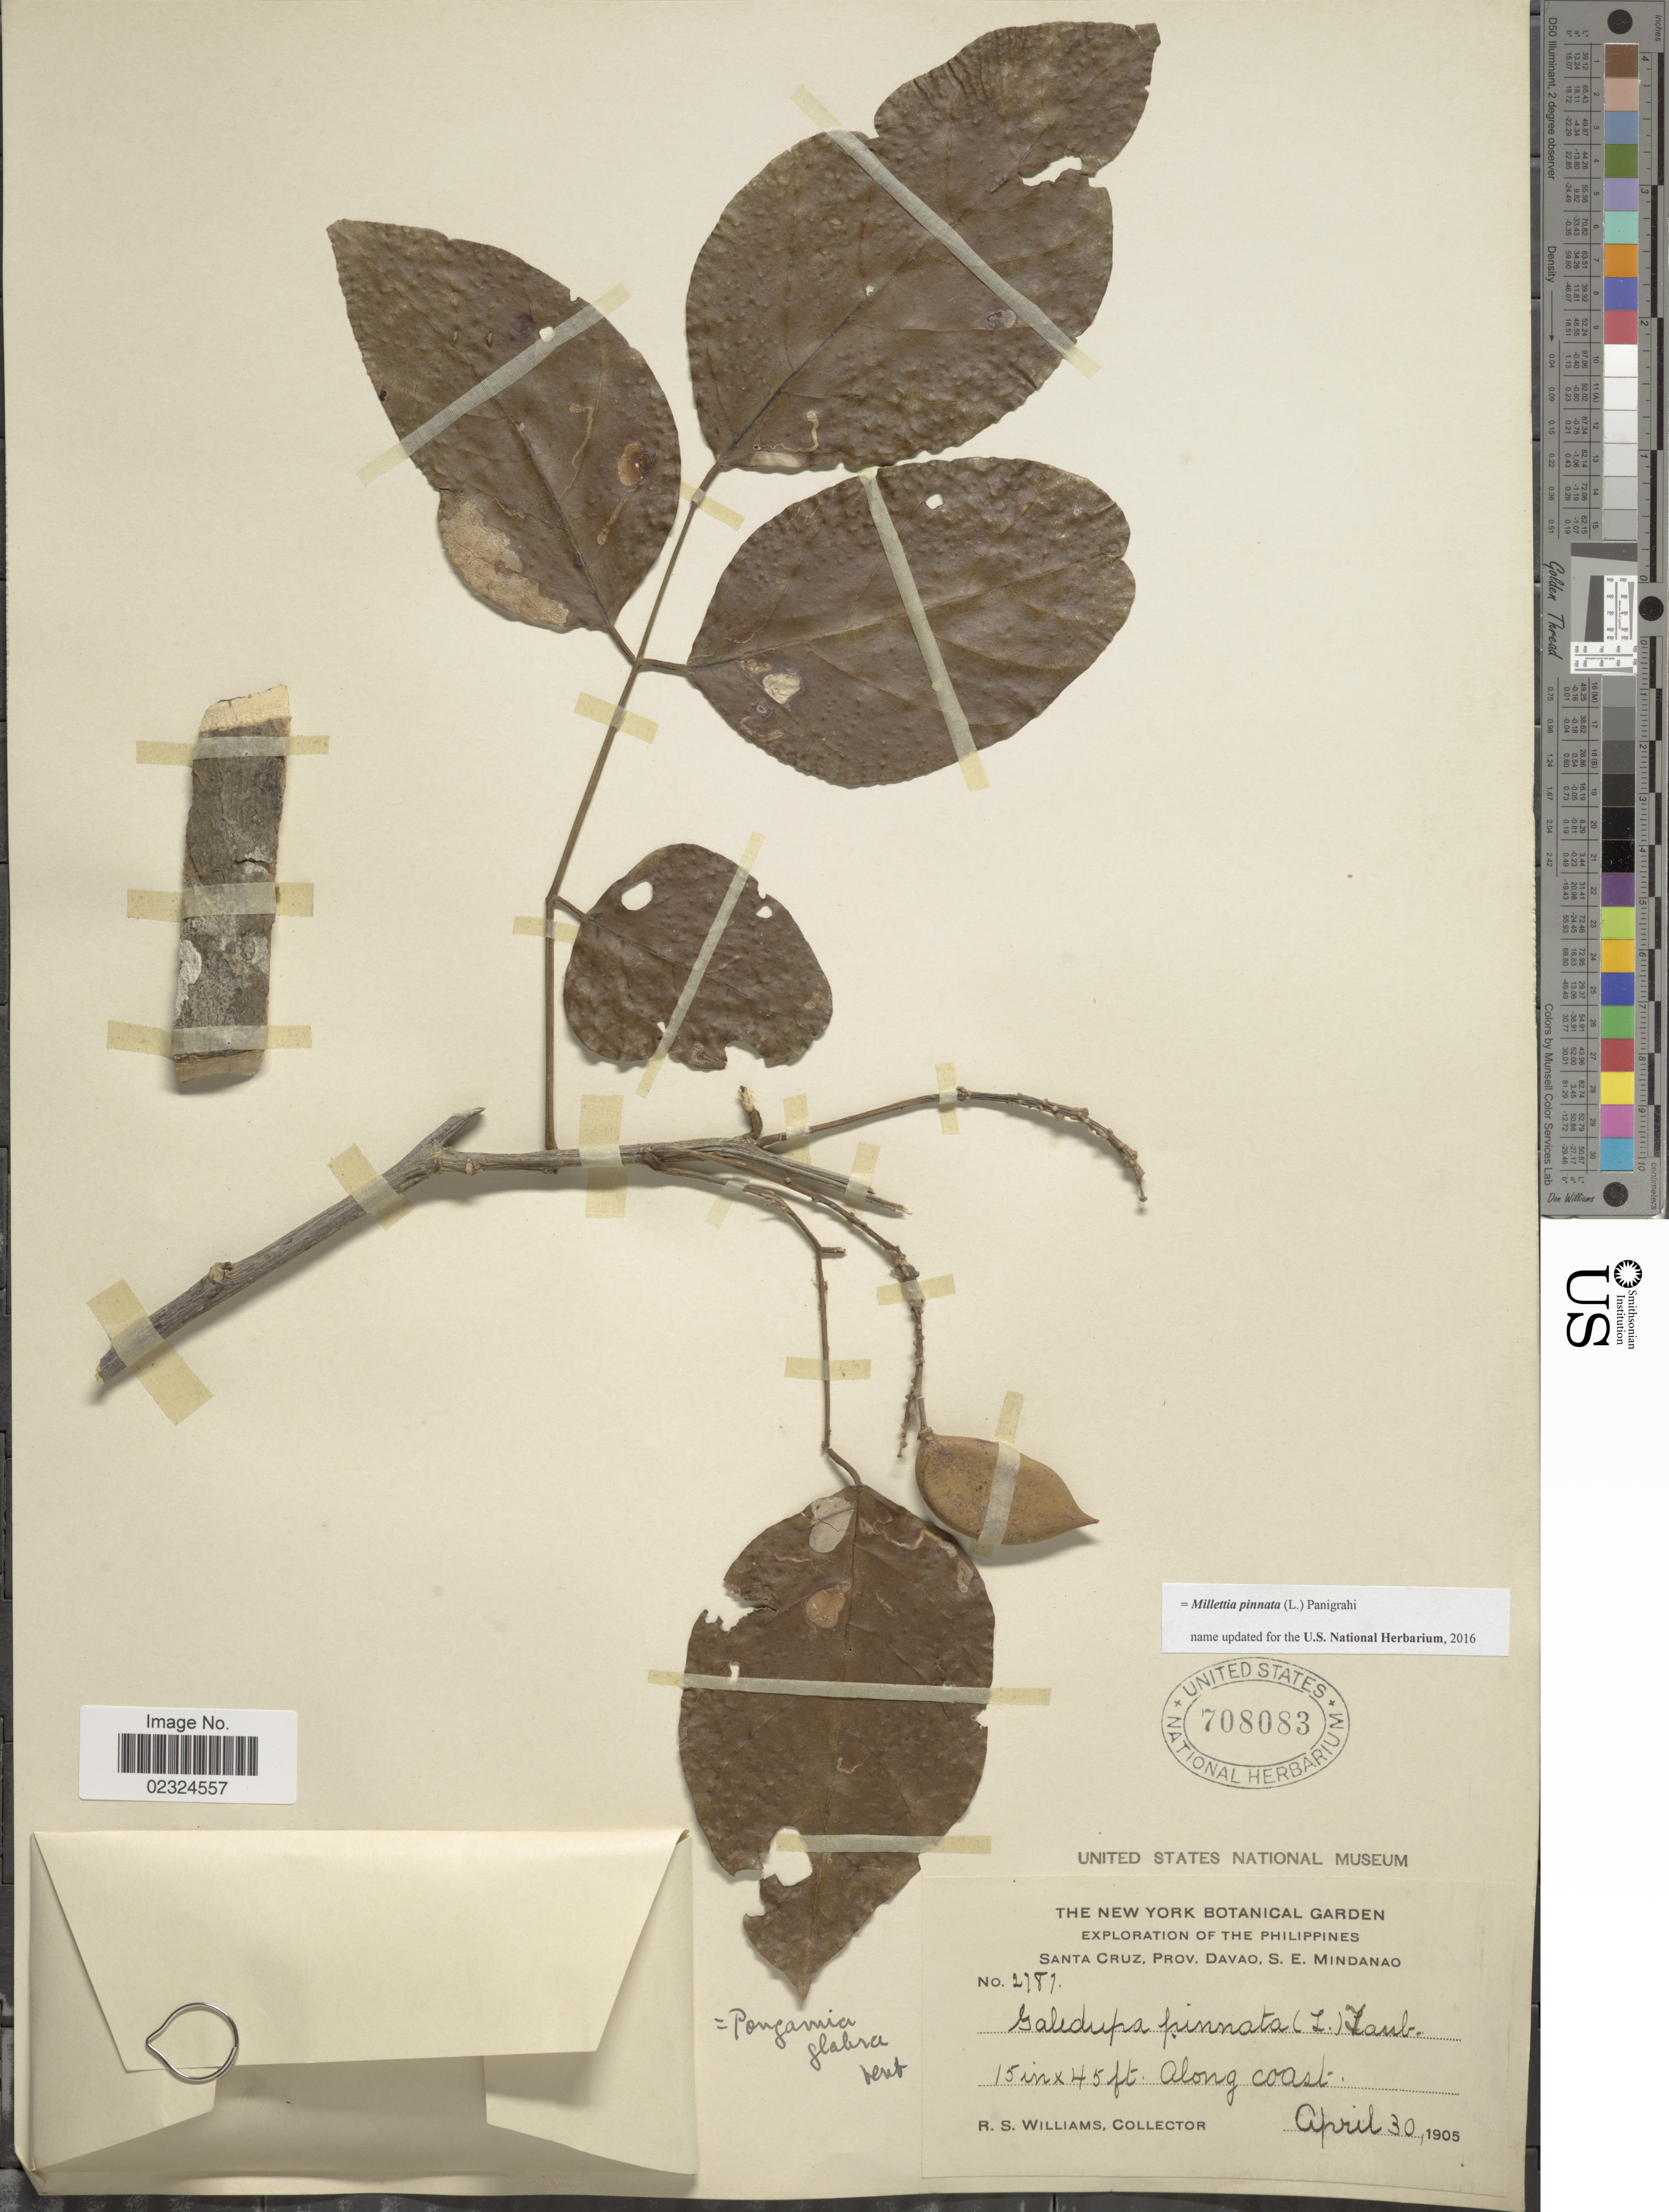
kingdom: Plantae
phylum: Tracheophyta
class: Magnoliopsida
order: Fabales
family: Fabaceae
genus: Millettia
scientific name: Millettia pinnata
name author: (L.) Panigrahi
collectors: R. S. Williams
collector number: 2787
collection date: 1905-04-30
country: Philippines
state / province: Davao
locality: Santa Cruz, Prov. Davao, S. E. Mindanao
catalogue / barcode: US 708083